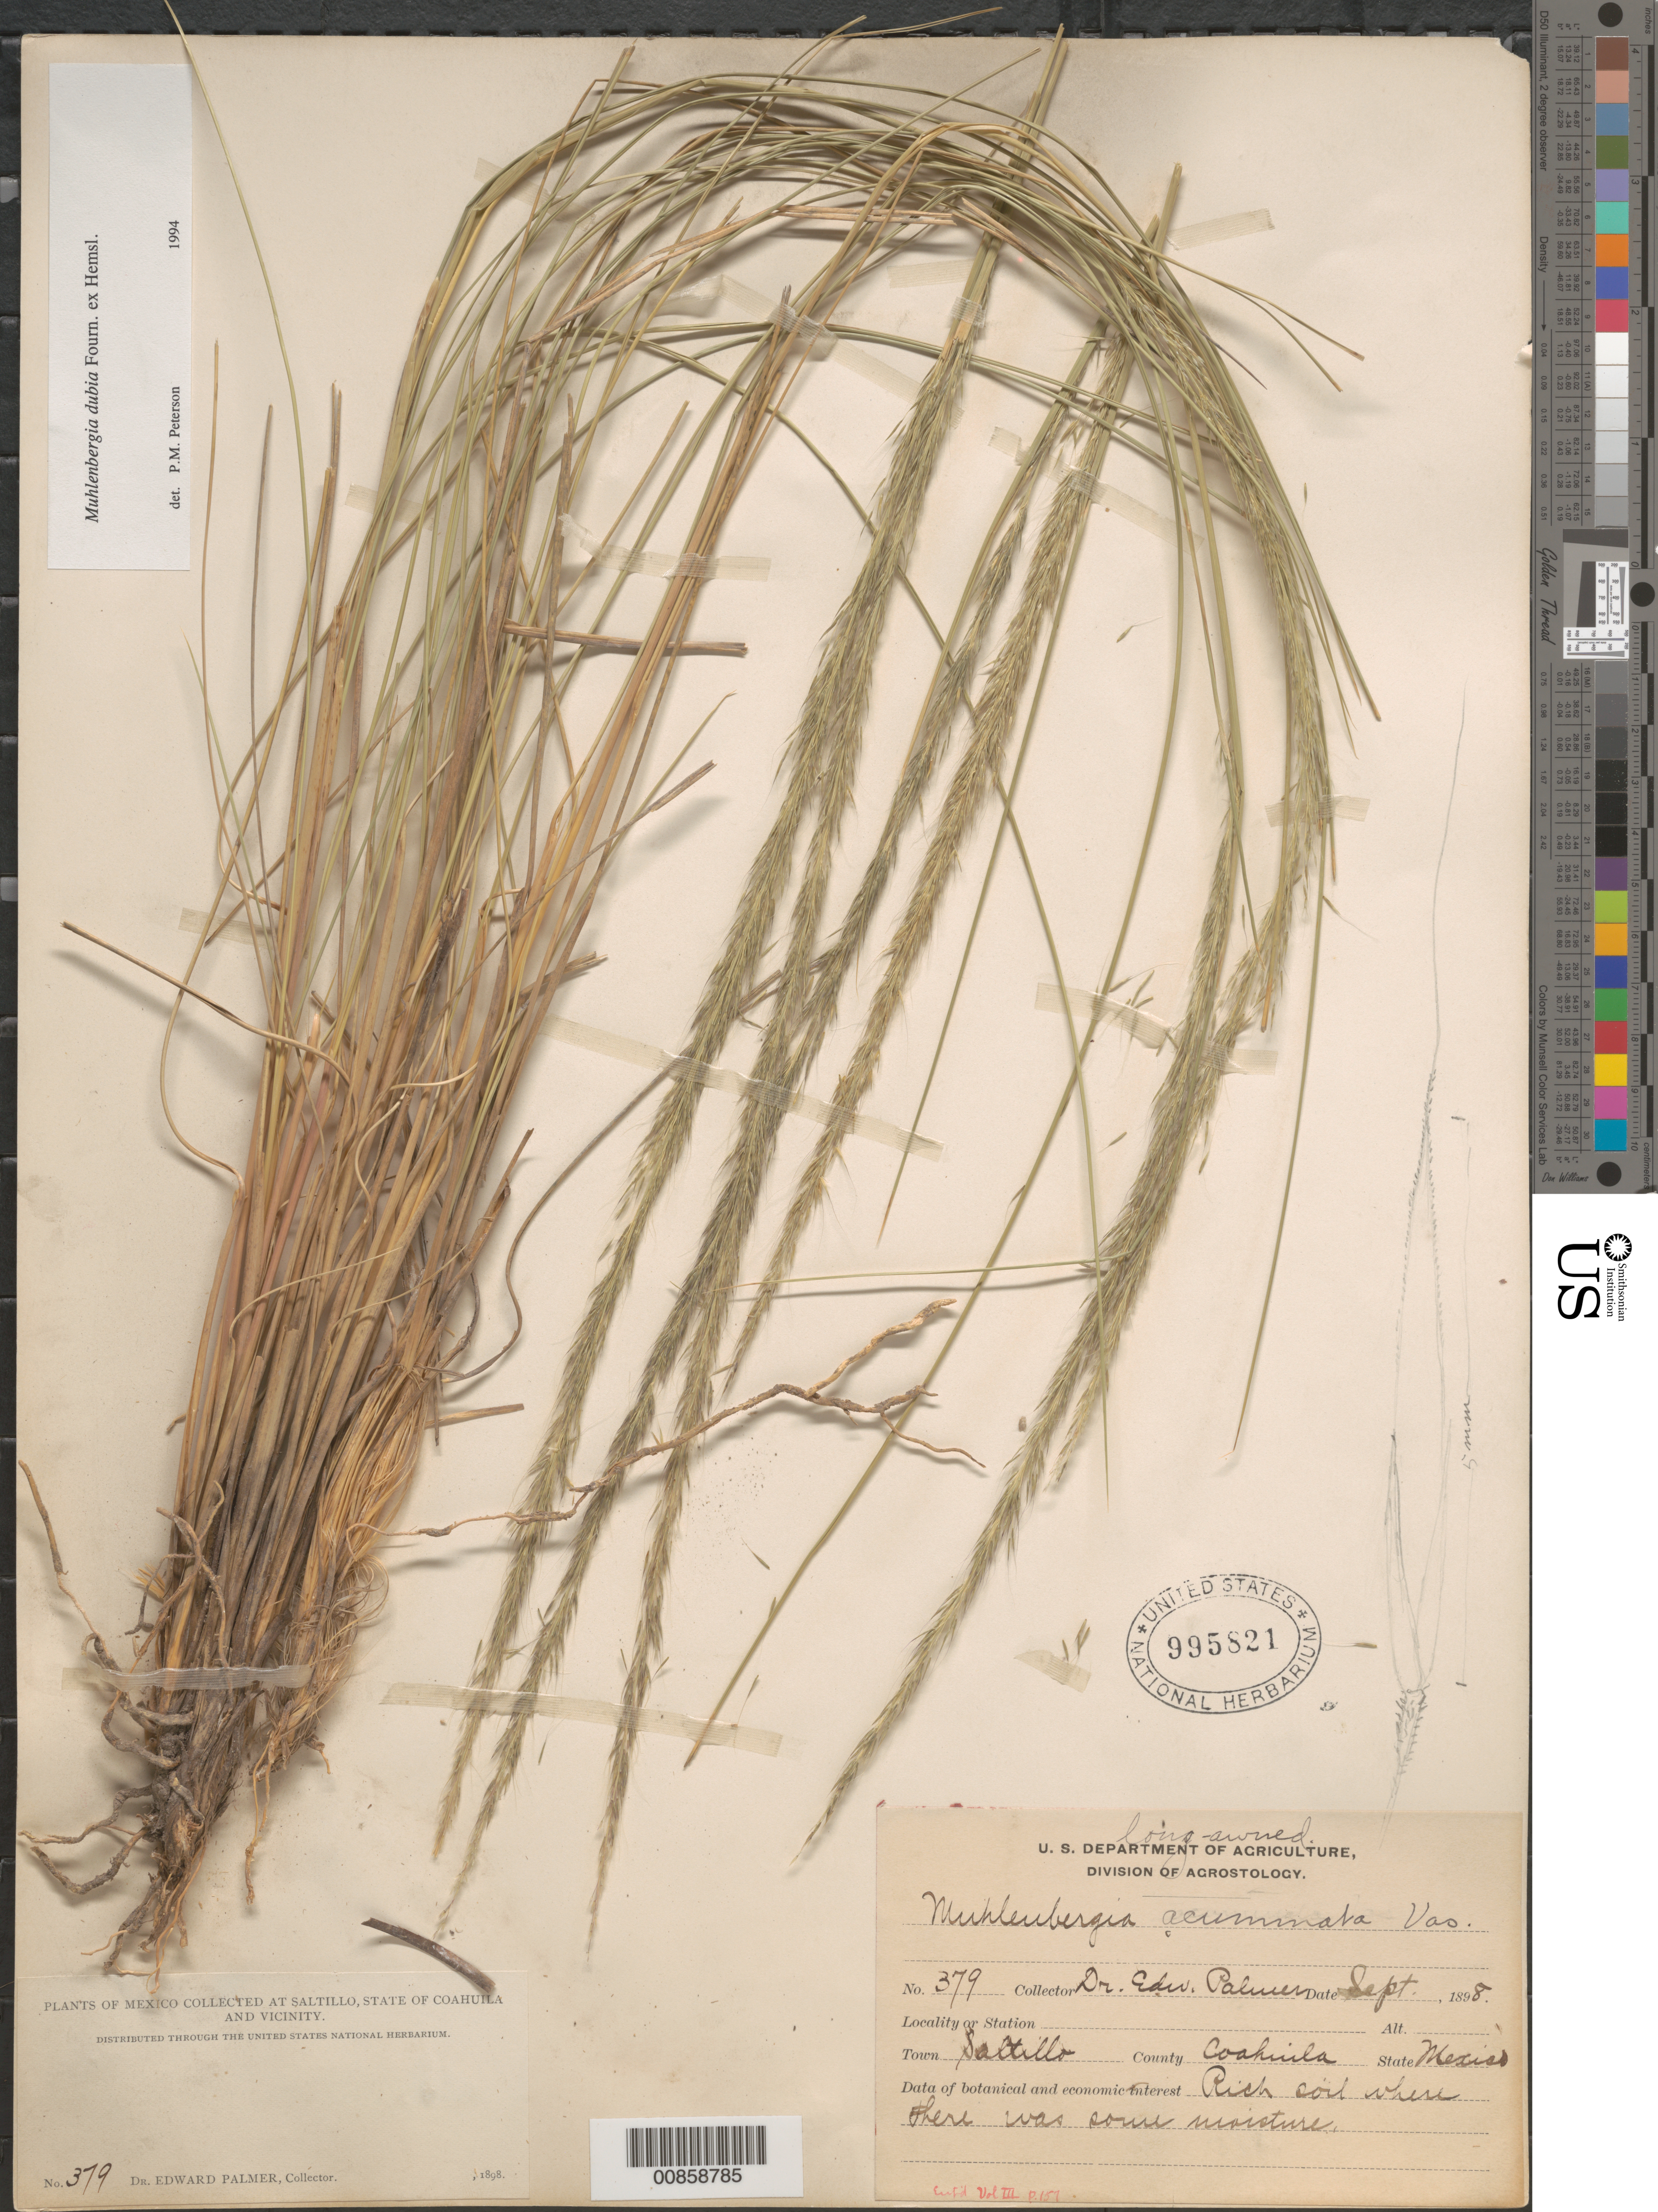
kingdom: Plantae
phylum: Tracheophyta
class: Liliopsida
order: Poales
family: Poaceae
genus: Muhlenbergia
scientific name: Muhlenbergia dubia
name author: E. Fourn.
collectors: E. Palmer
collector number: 379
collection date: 1898-09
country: Mexico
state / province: Coahuila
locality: Town Saltillo. Vicinity.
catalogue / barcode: US 995821